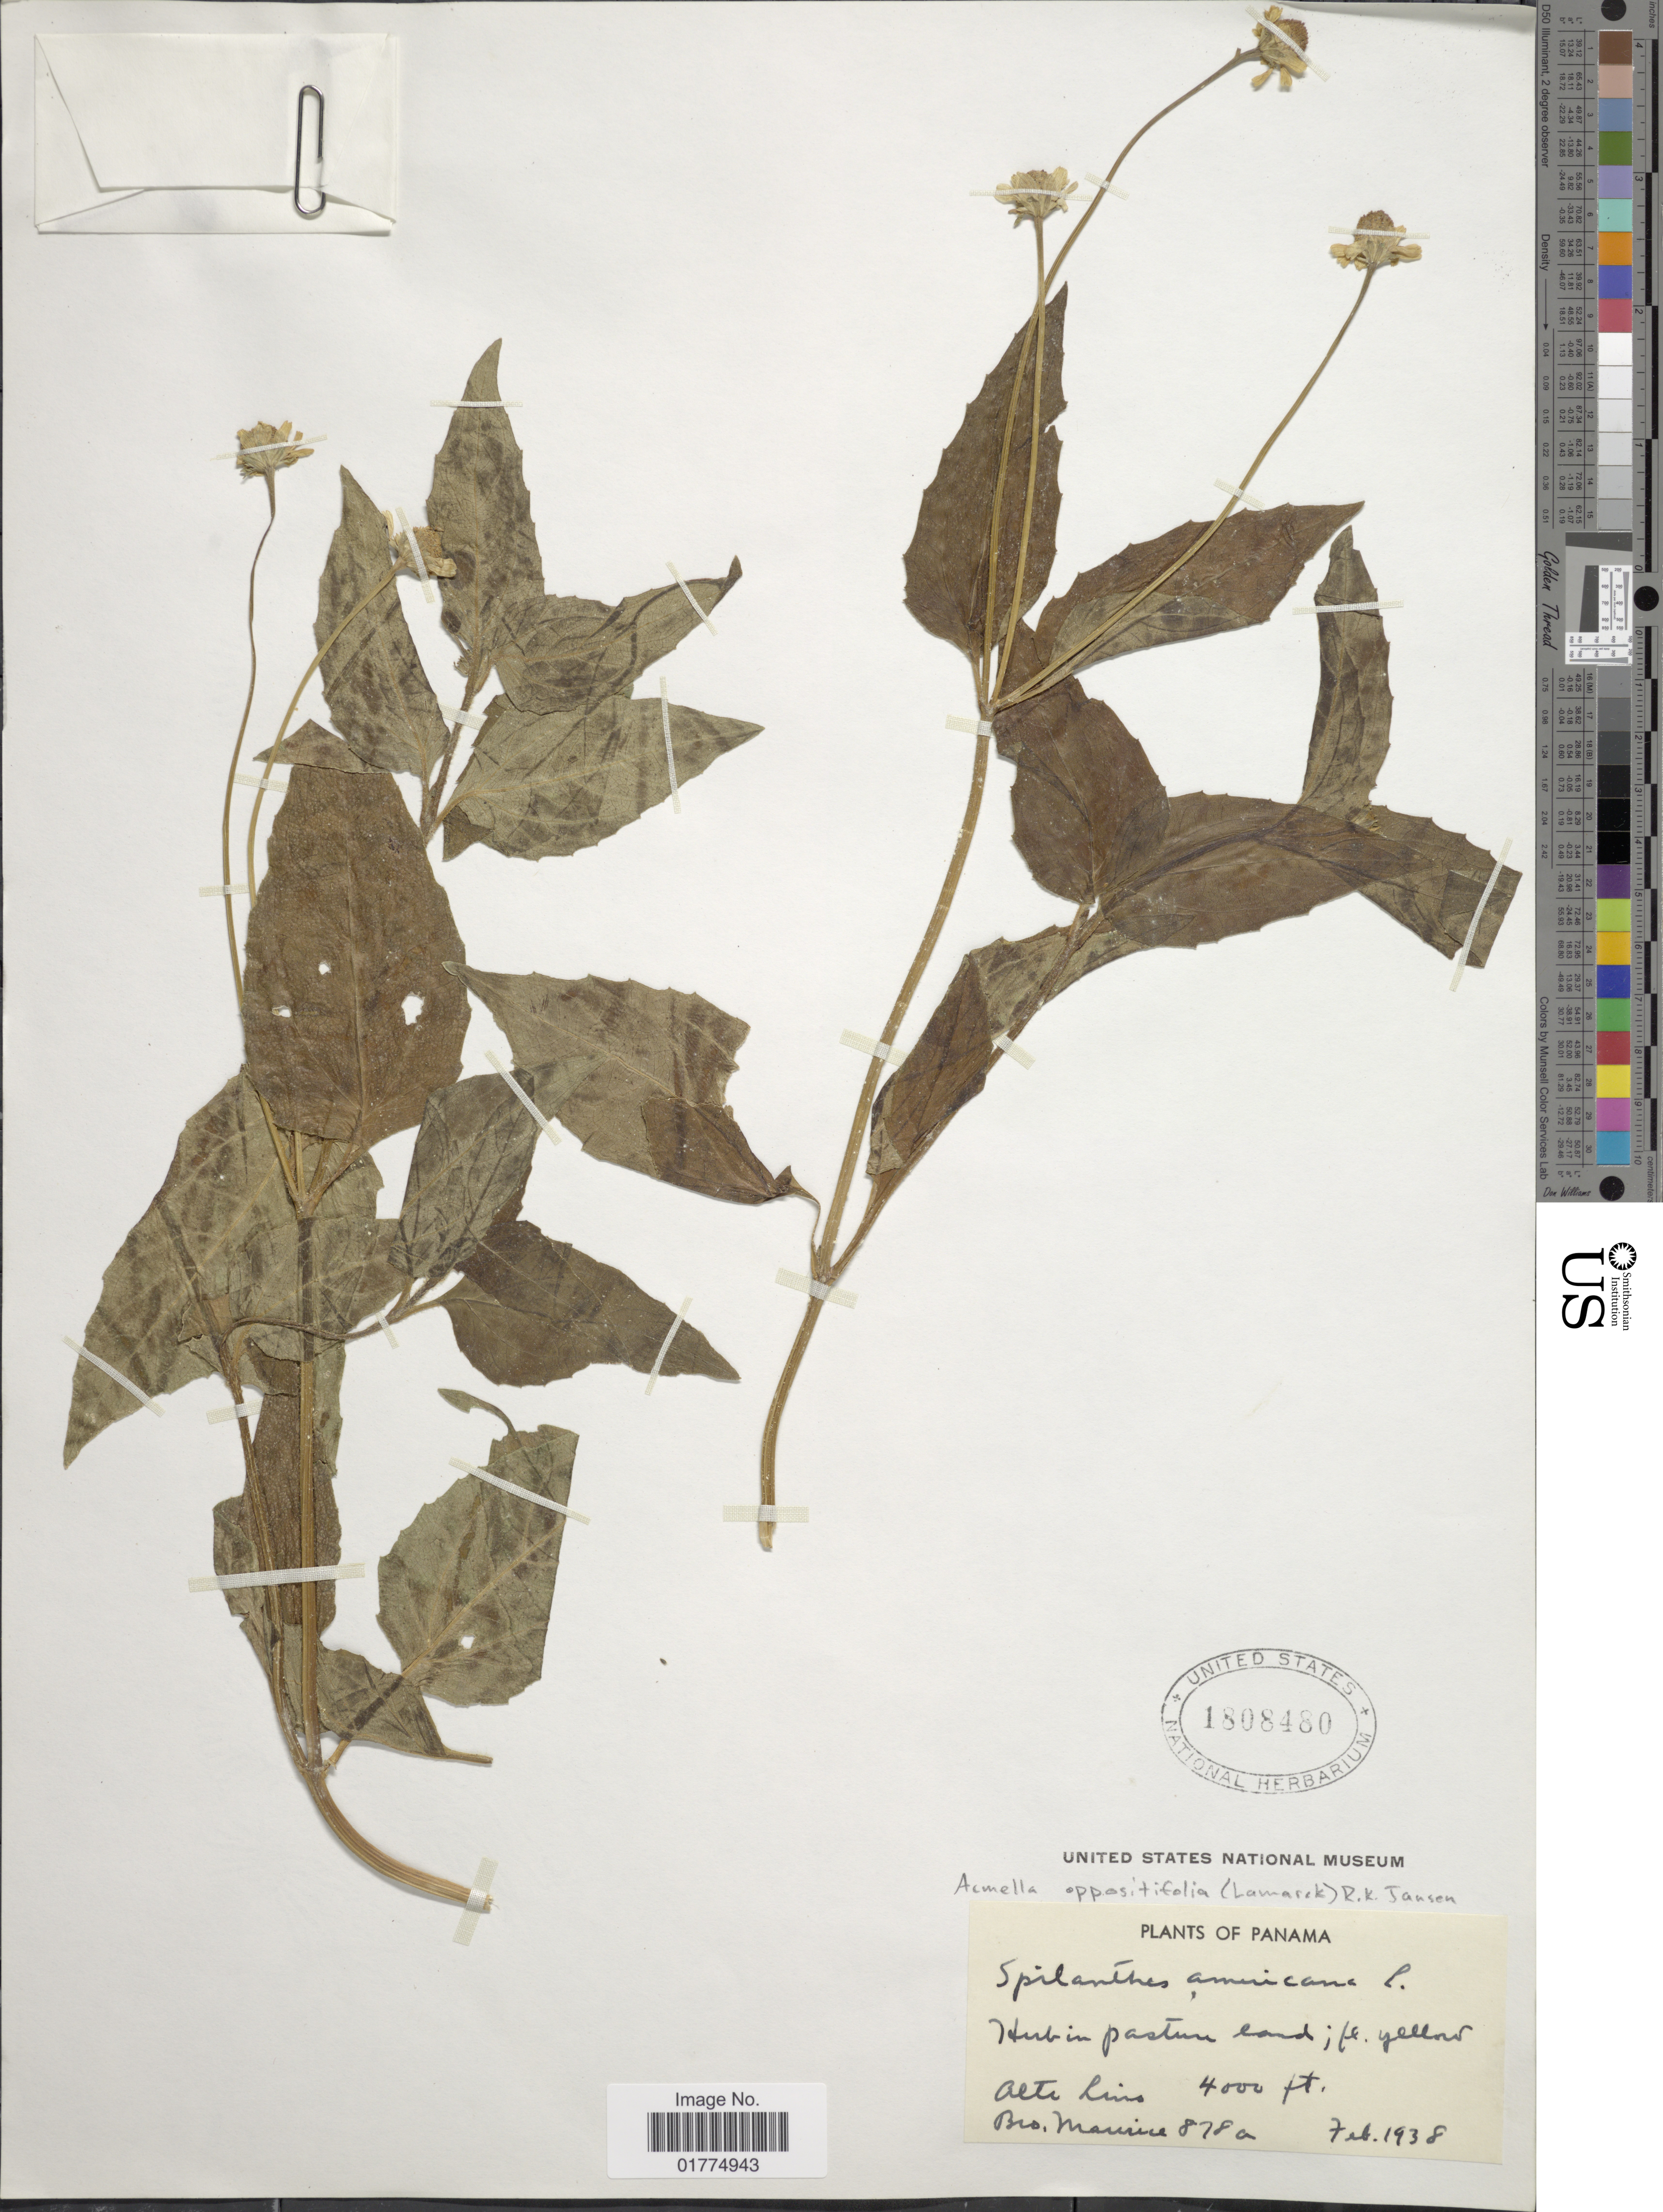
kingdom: Plantae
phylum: Tracheophyta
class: Magnoliopsida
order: Asterales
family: Asteraceae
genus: Acmella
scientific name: Acmella repens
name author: (Walter) Rich.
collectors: B. Maurice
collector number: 878a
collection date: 1938-02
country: Panama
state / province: Panamá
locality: Alto Lino.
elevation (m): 1219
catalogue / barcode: US 1808480